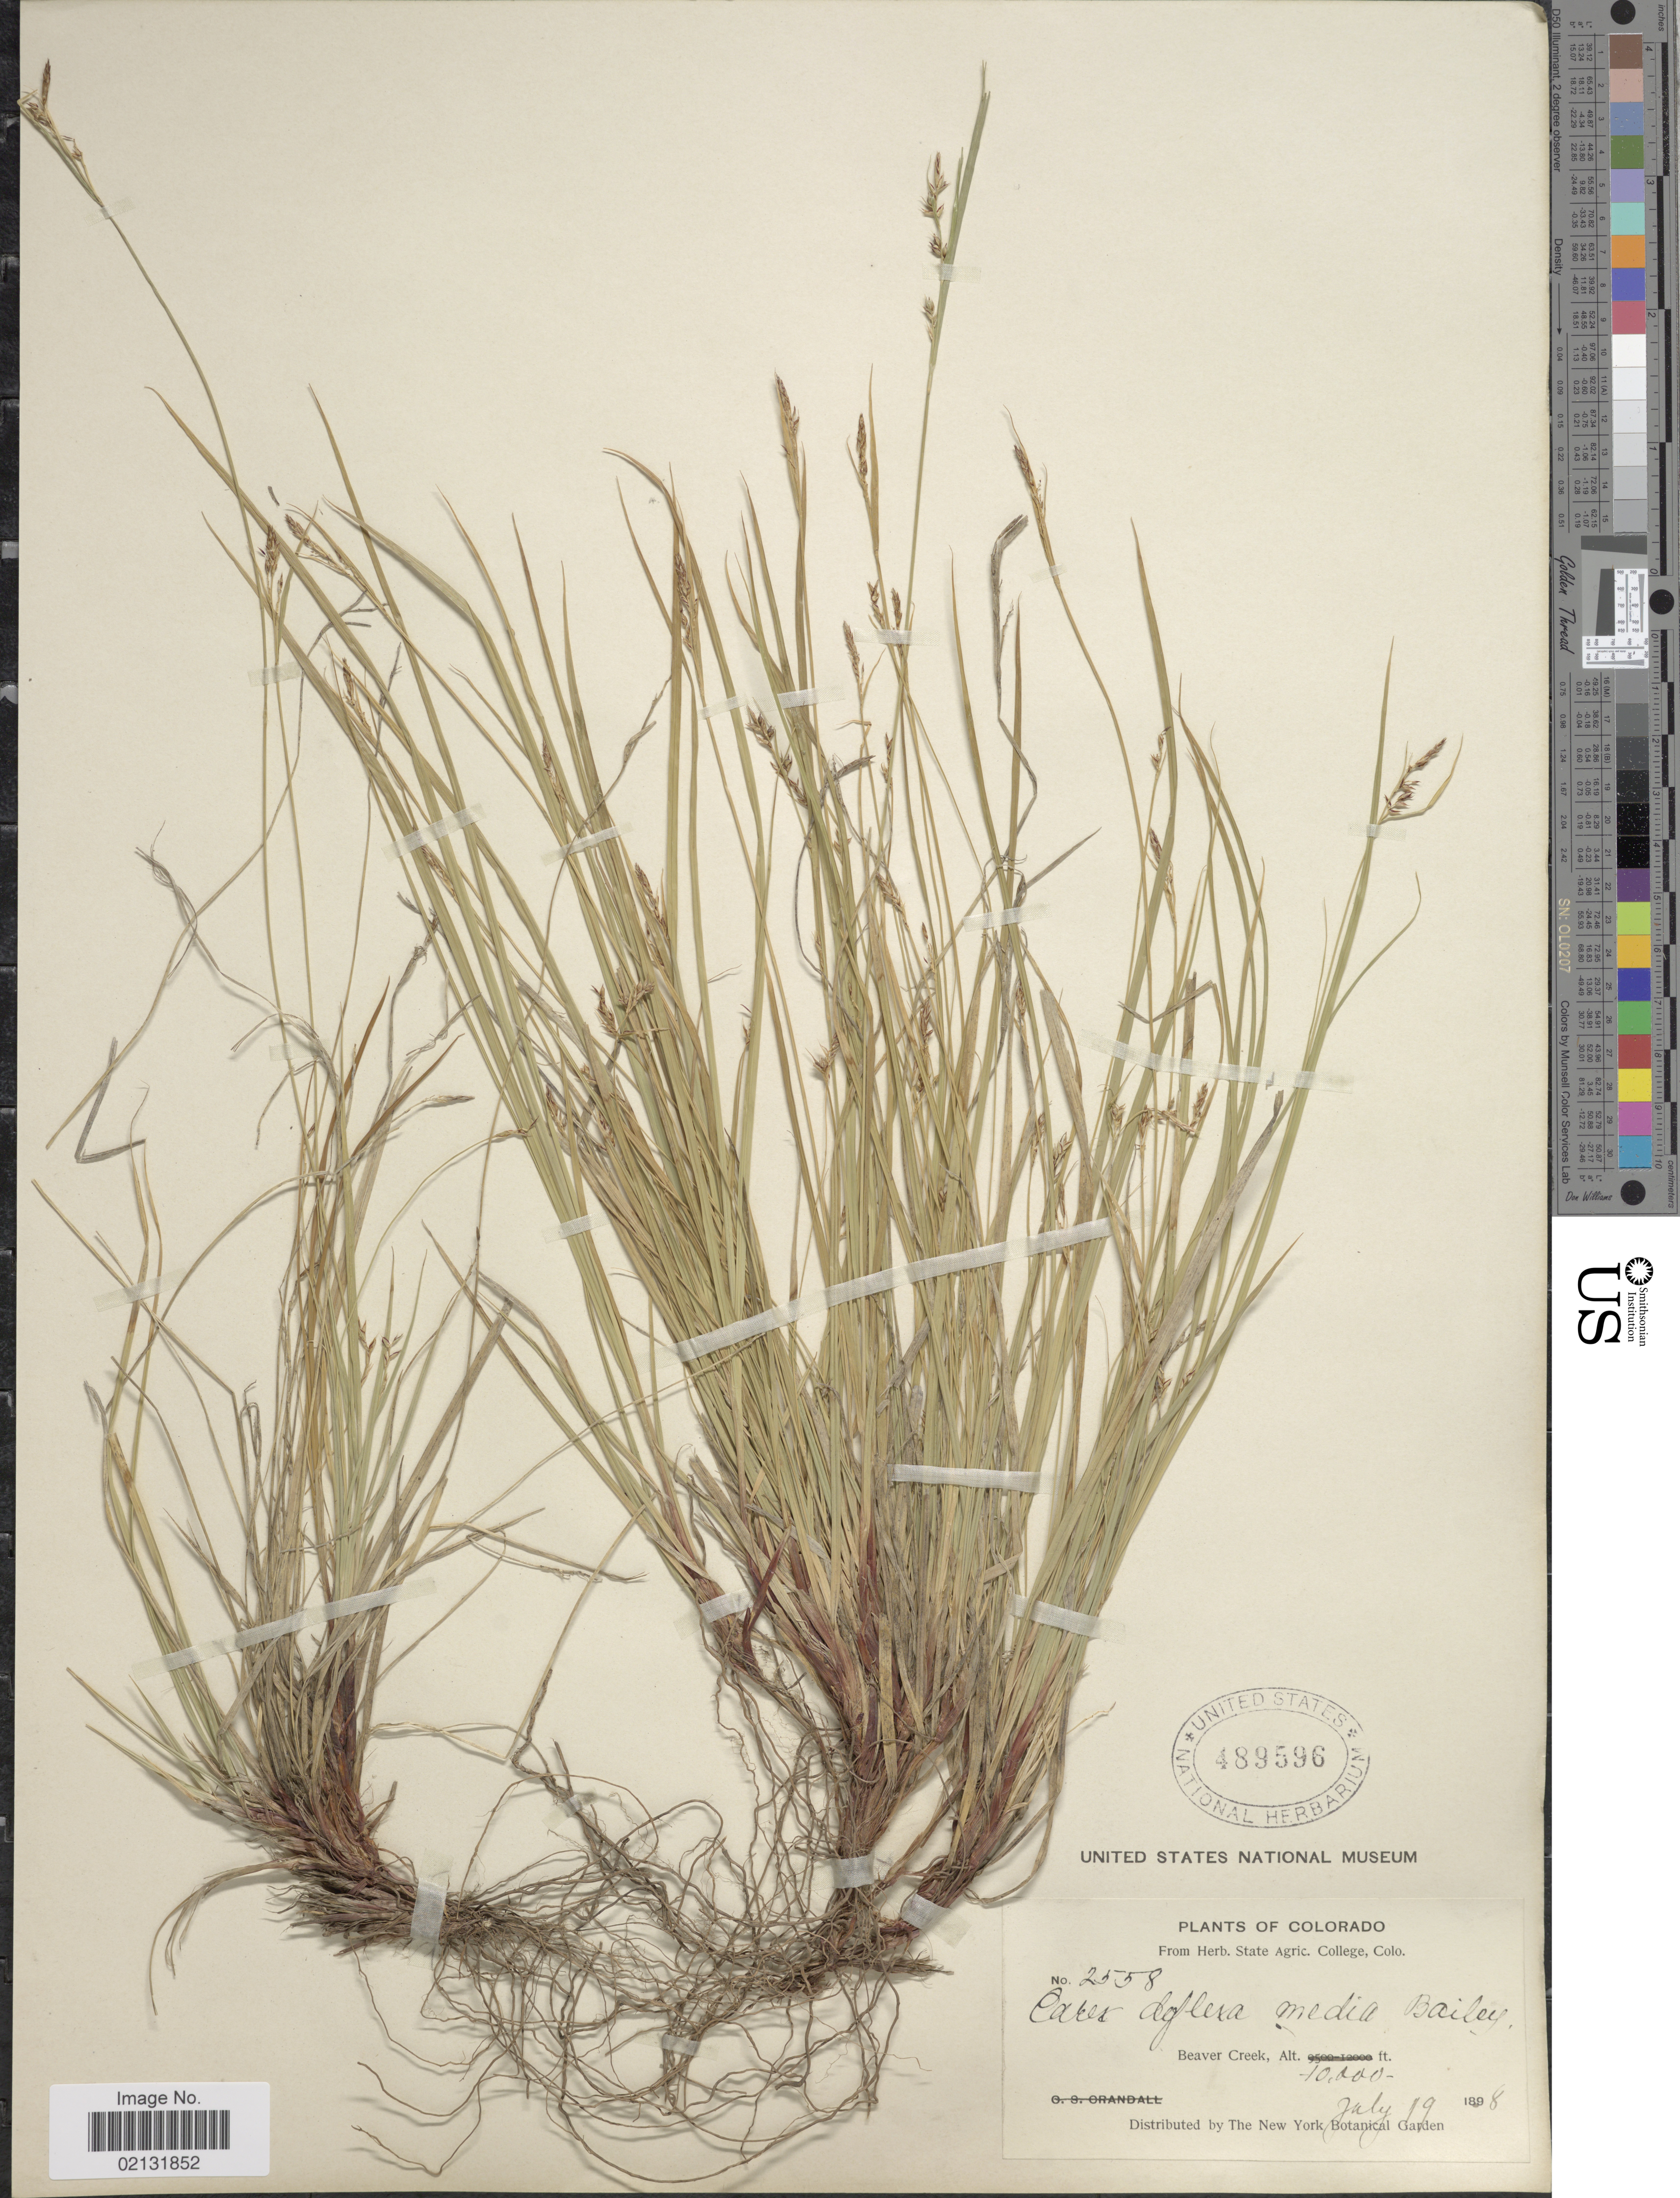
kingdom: Plantae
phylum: Tracheophyta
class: Liliopsida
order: Poales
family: Cyperaceae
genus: Carex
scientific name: Carex rossii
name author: Boott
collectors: ex herb. State Agric. College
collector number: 2558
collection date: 1898-07-19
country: United States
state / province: Colorado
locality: Beaver Creek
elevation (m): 3048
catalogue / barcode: US 489596